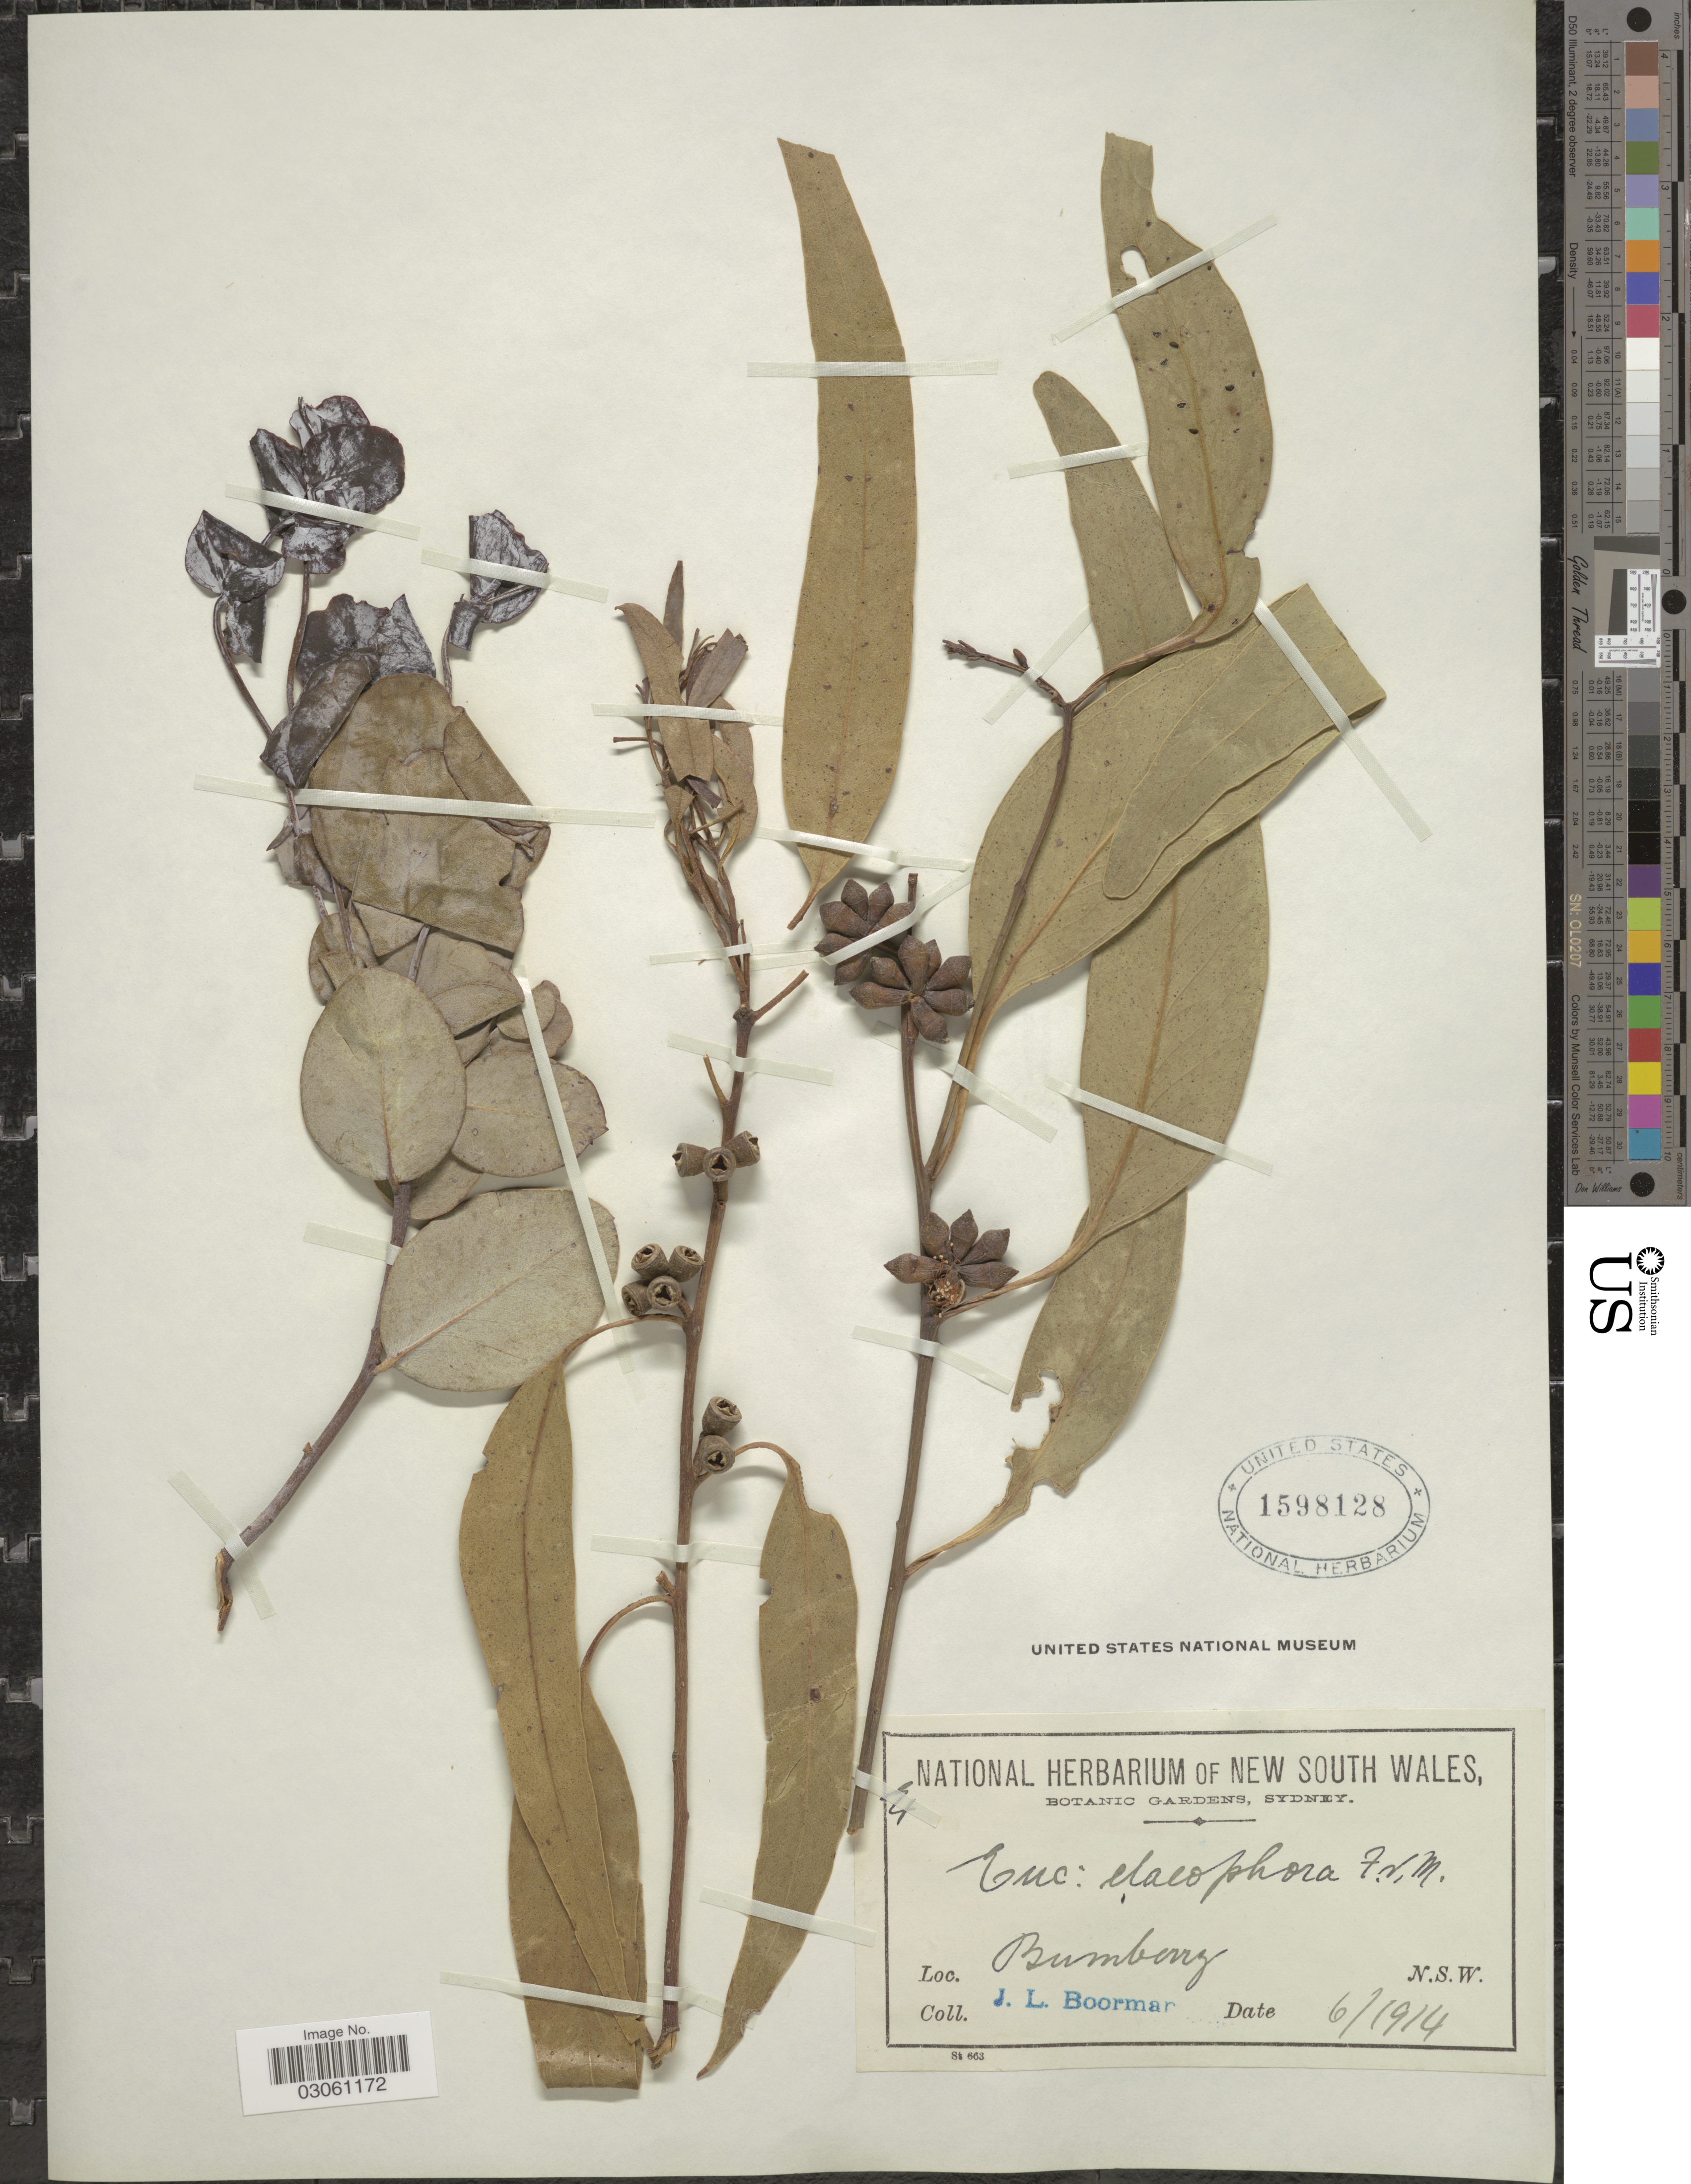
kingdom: Plantae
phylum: Tracheophyta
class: Magnoliopsida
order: Myrtales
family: Myrtaceae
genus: Eucalyptus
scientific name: Eucalyptus elaeophora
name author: F. Muell.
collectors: J. Boorman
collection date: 1914-06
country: Australia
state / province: New South Wales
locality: Bumberry.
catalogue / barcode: US 1598128